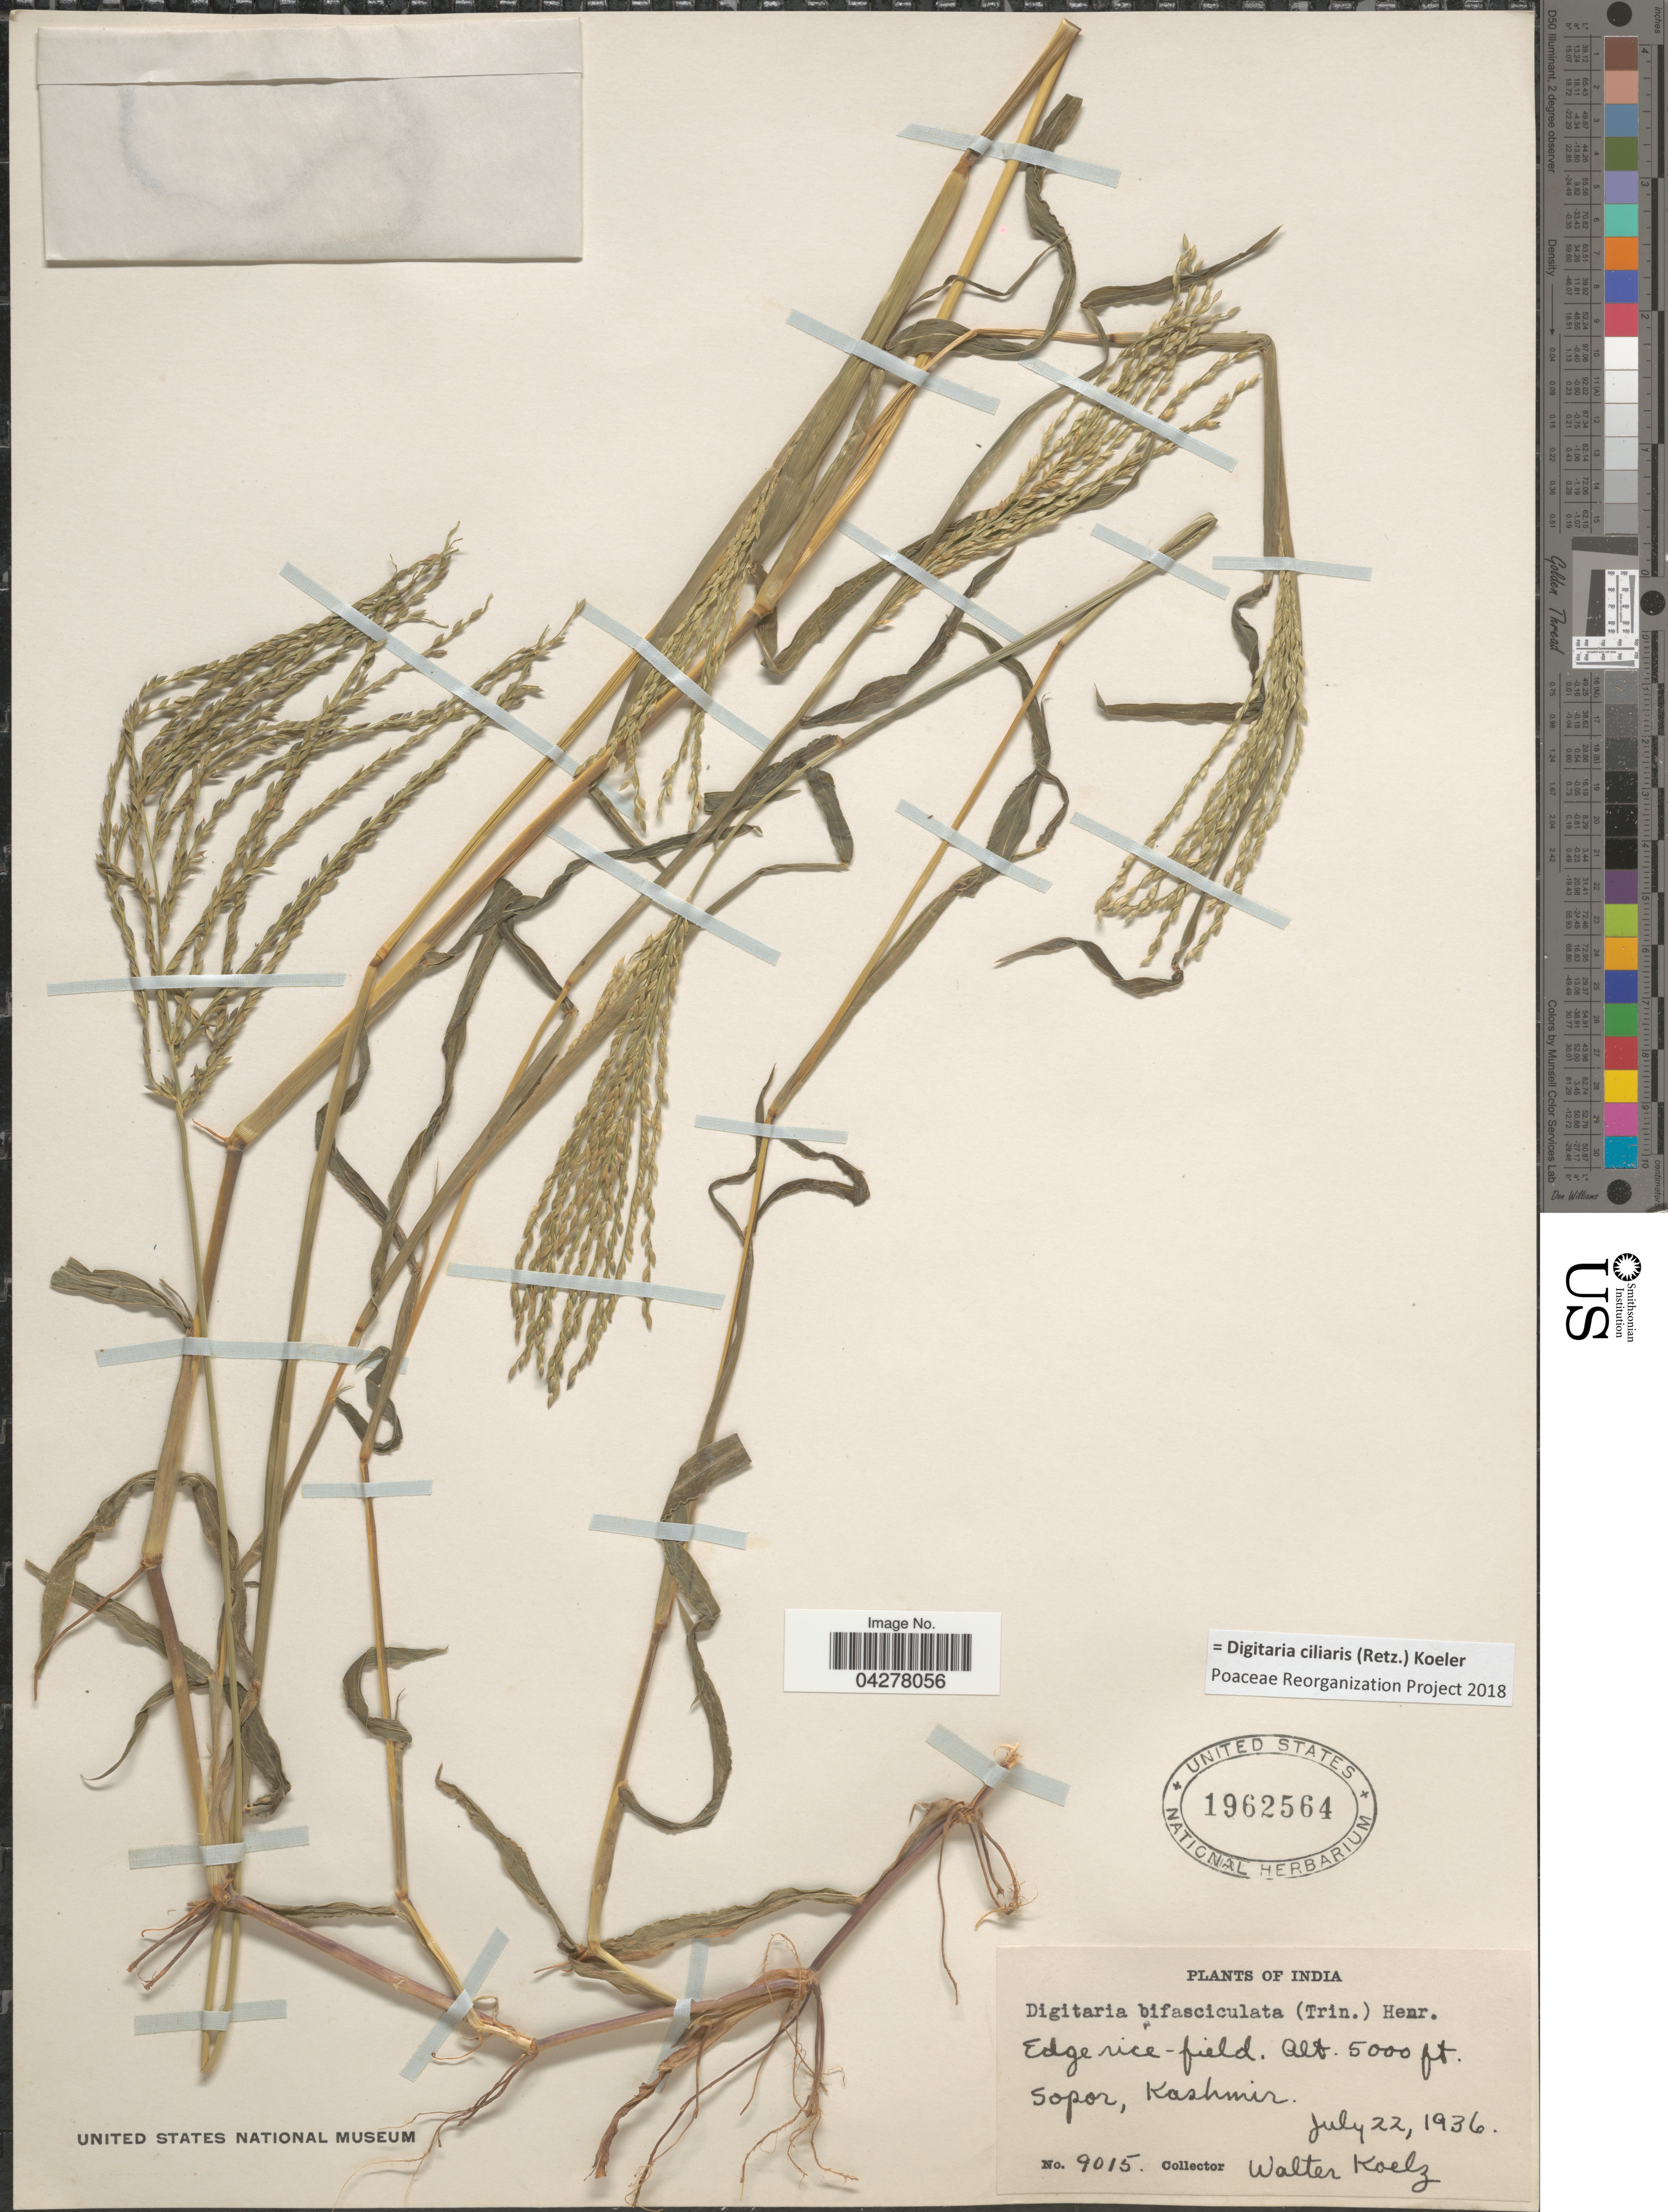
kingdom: Plantae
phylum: Tracheophyta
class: Liliopsida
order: Poales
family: Poaceae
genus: Digitaria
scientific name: Digitaria compacta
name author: (Roth) Veldkamp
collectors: W. N. Koelz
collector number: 9015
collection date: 1936-07-22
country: India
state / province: Jammu and Kashmir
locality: Edge rice-field. Sopor, Kashmir.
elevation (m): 1524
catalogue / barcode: US 1962564